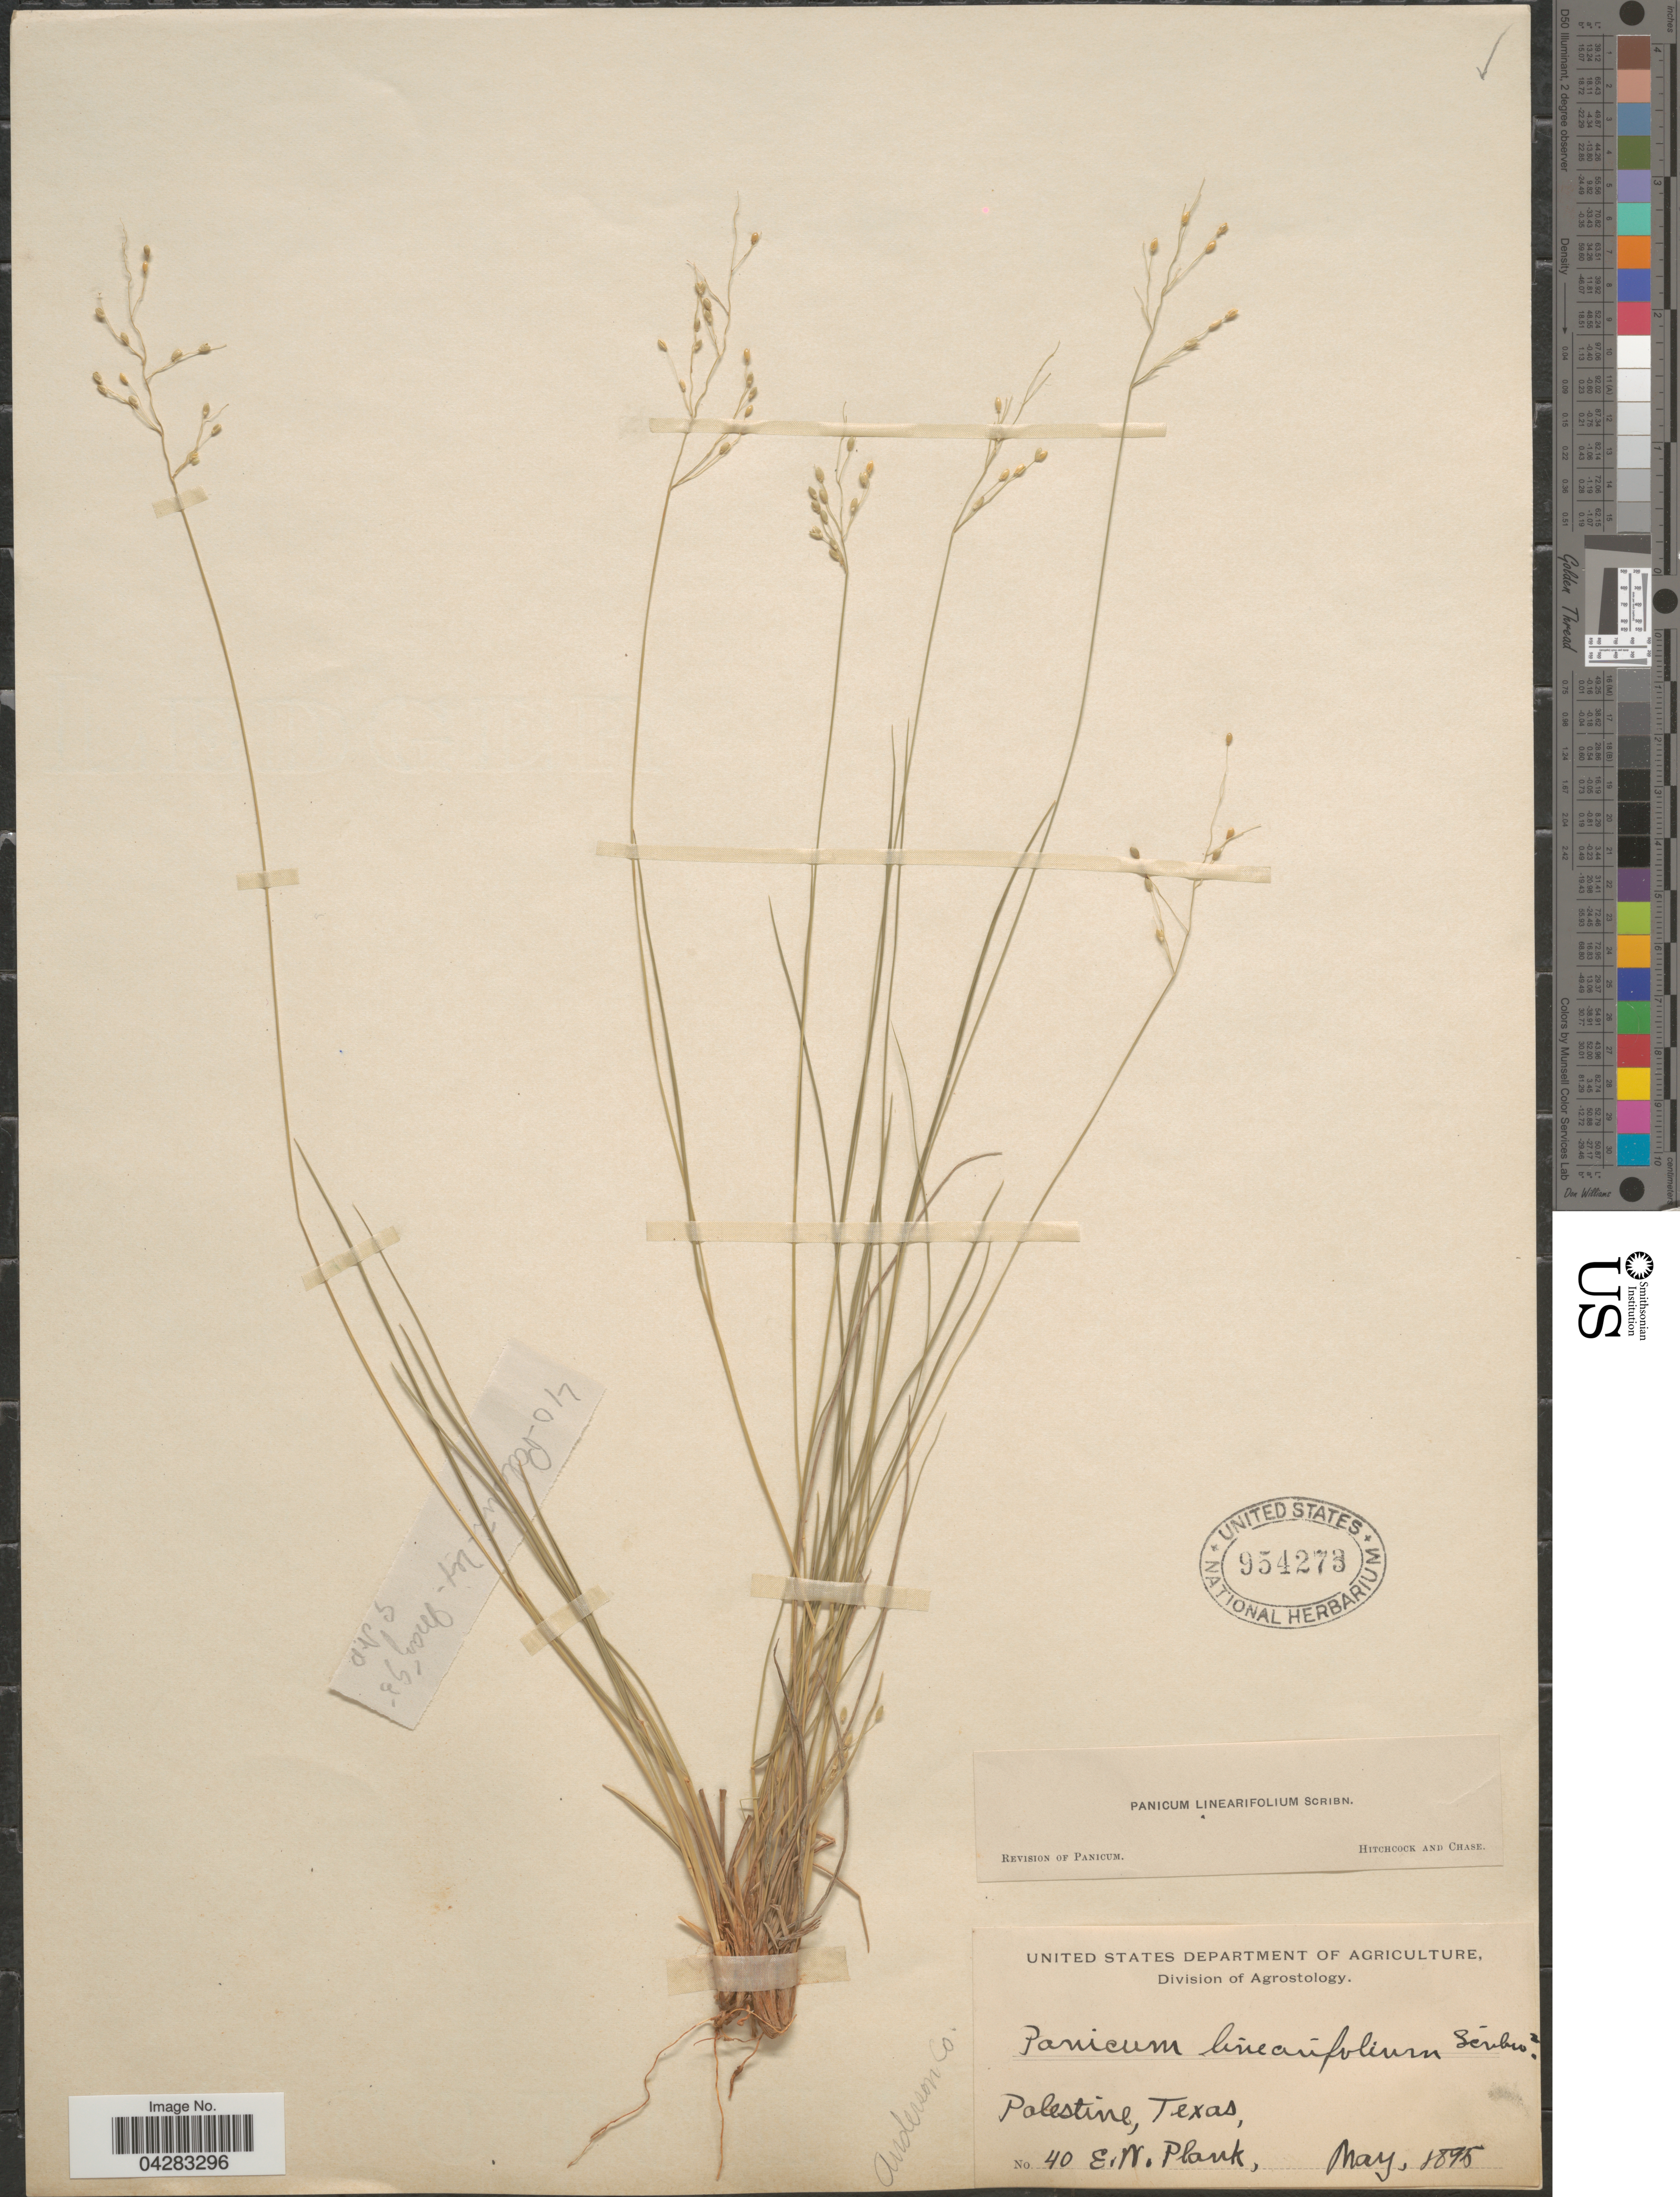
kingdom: Plantae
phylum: Tracheophyta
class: Liliopsida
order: Poales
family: Poaceae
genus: Dichanthelium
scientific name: Dichanthelium linearifolium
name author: (Scribn.) Gould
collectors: E. Plank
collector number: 40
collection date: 1895-05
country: United States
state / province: Texas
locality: Palestine. Anderson Co.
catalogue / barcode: US 954273